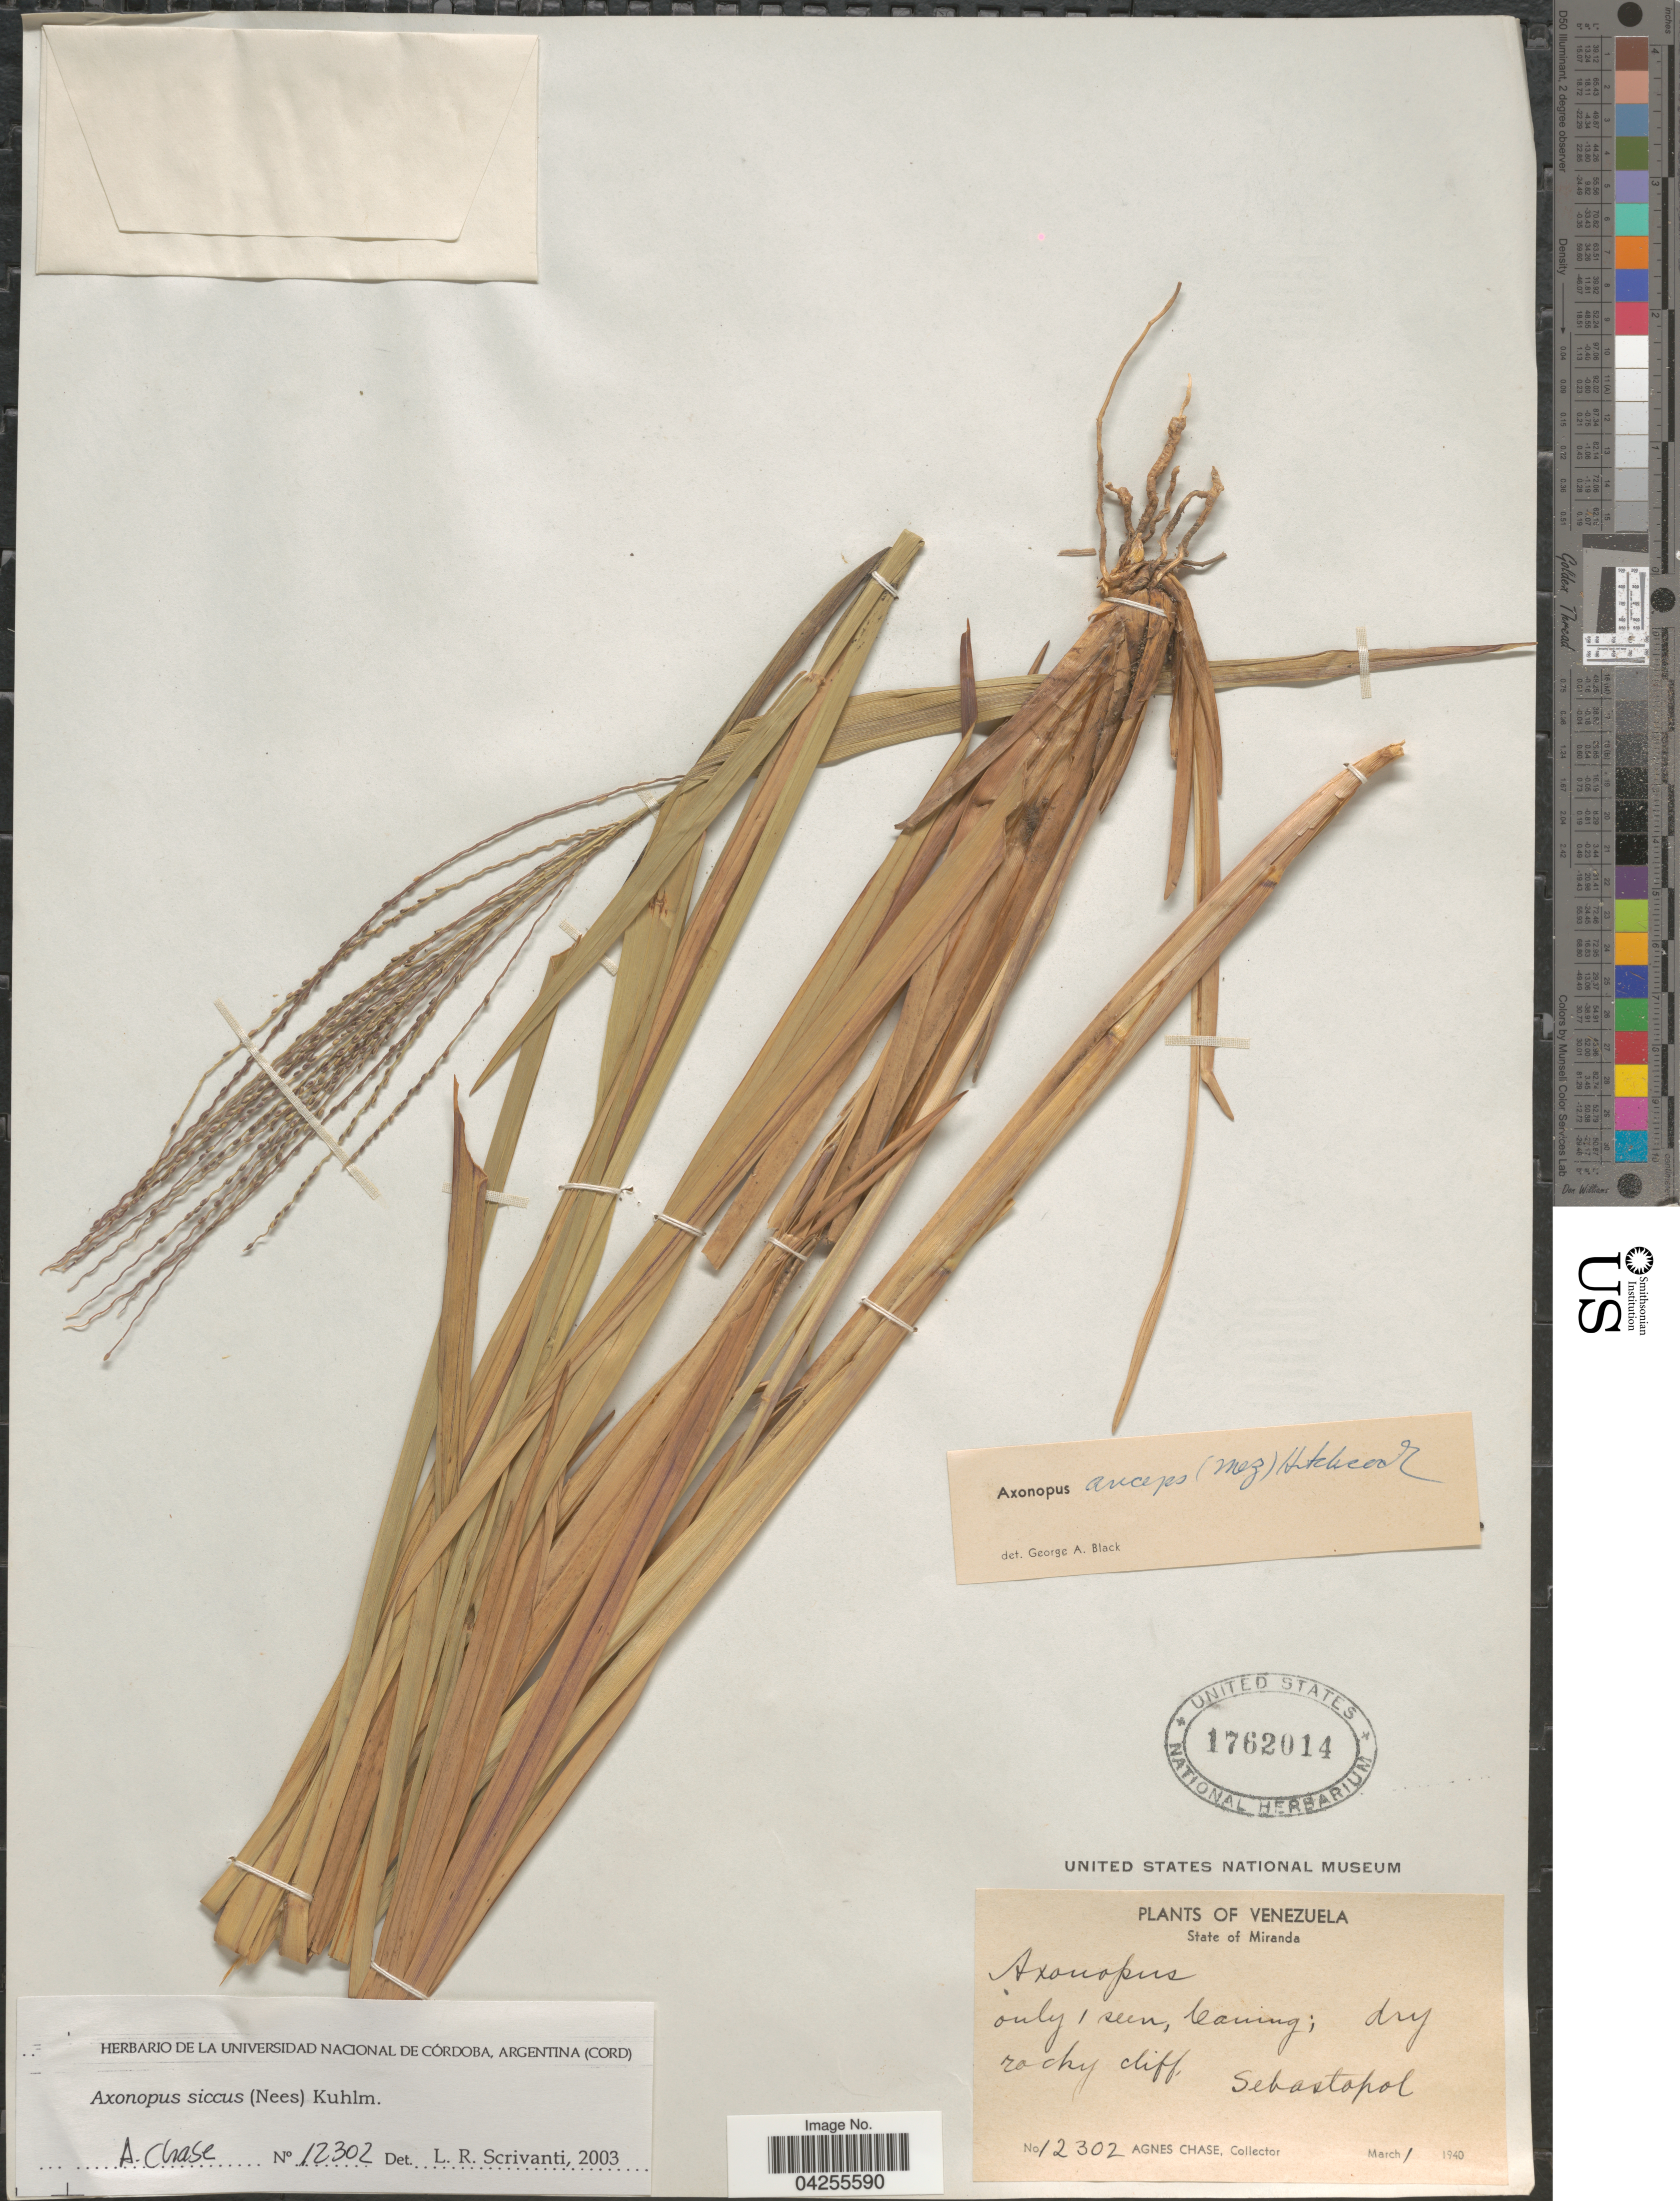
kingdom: Plantae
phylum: Tracheophyta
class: Liliopsida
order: Poales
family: Poaceae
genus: Axonopus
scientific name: Axonopus siccus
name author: (Nees) Kuhlm.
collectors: A. Chase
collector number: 12302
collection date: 1940-03-01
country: Venezuela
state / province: Miranda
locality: Dry rocky cliff, Sebastopol.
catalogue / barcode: US 1762014